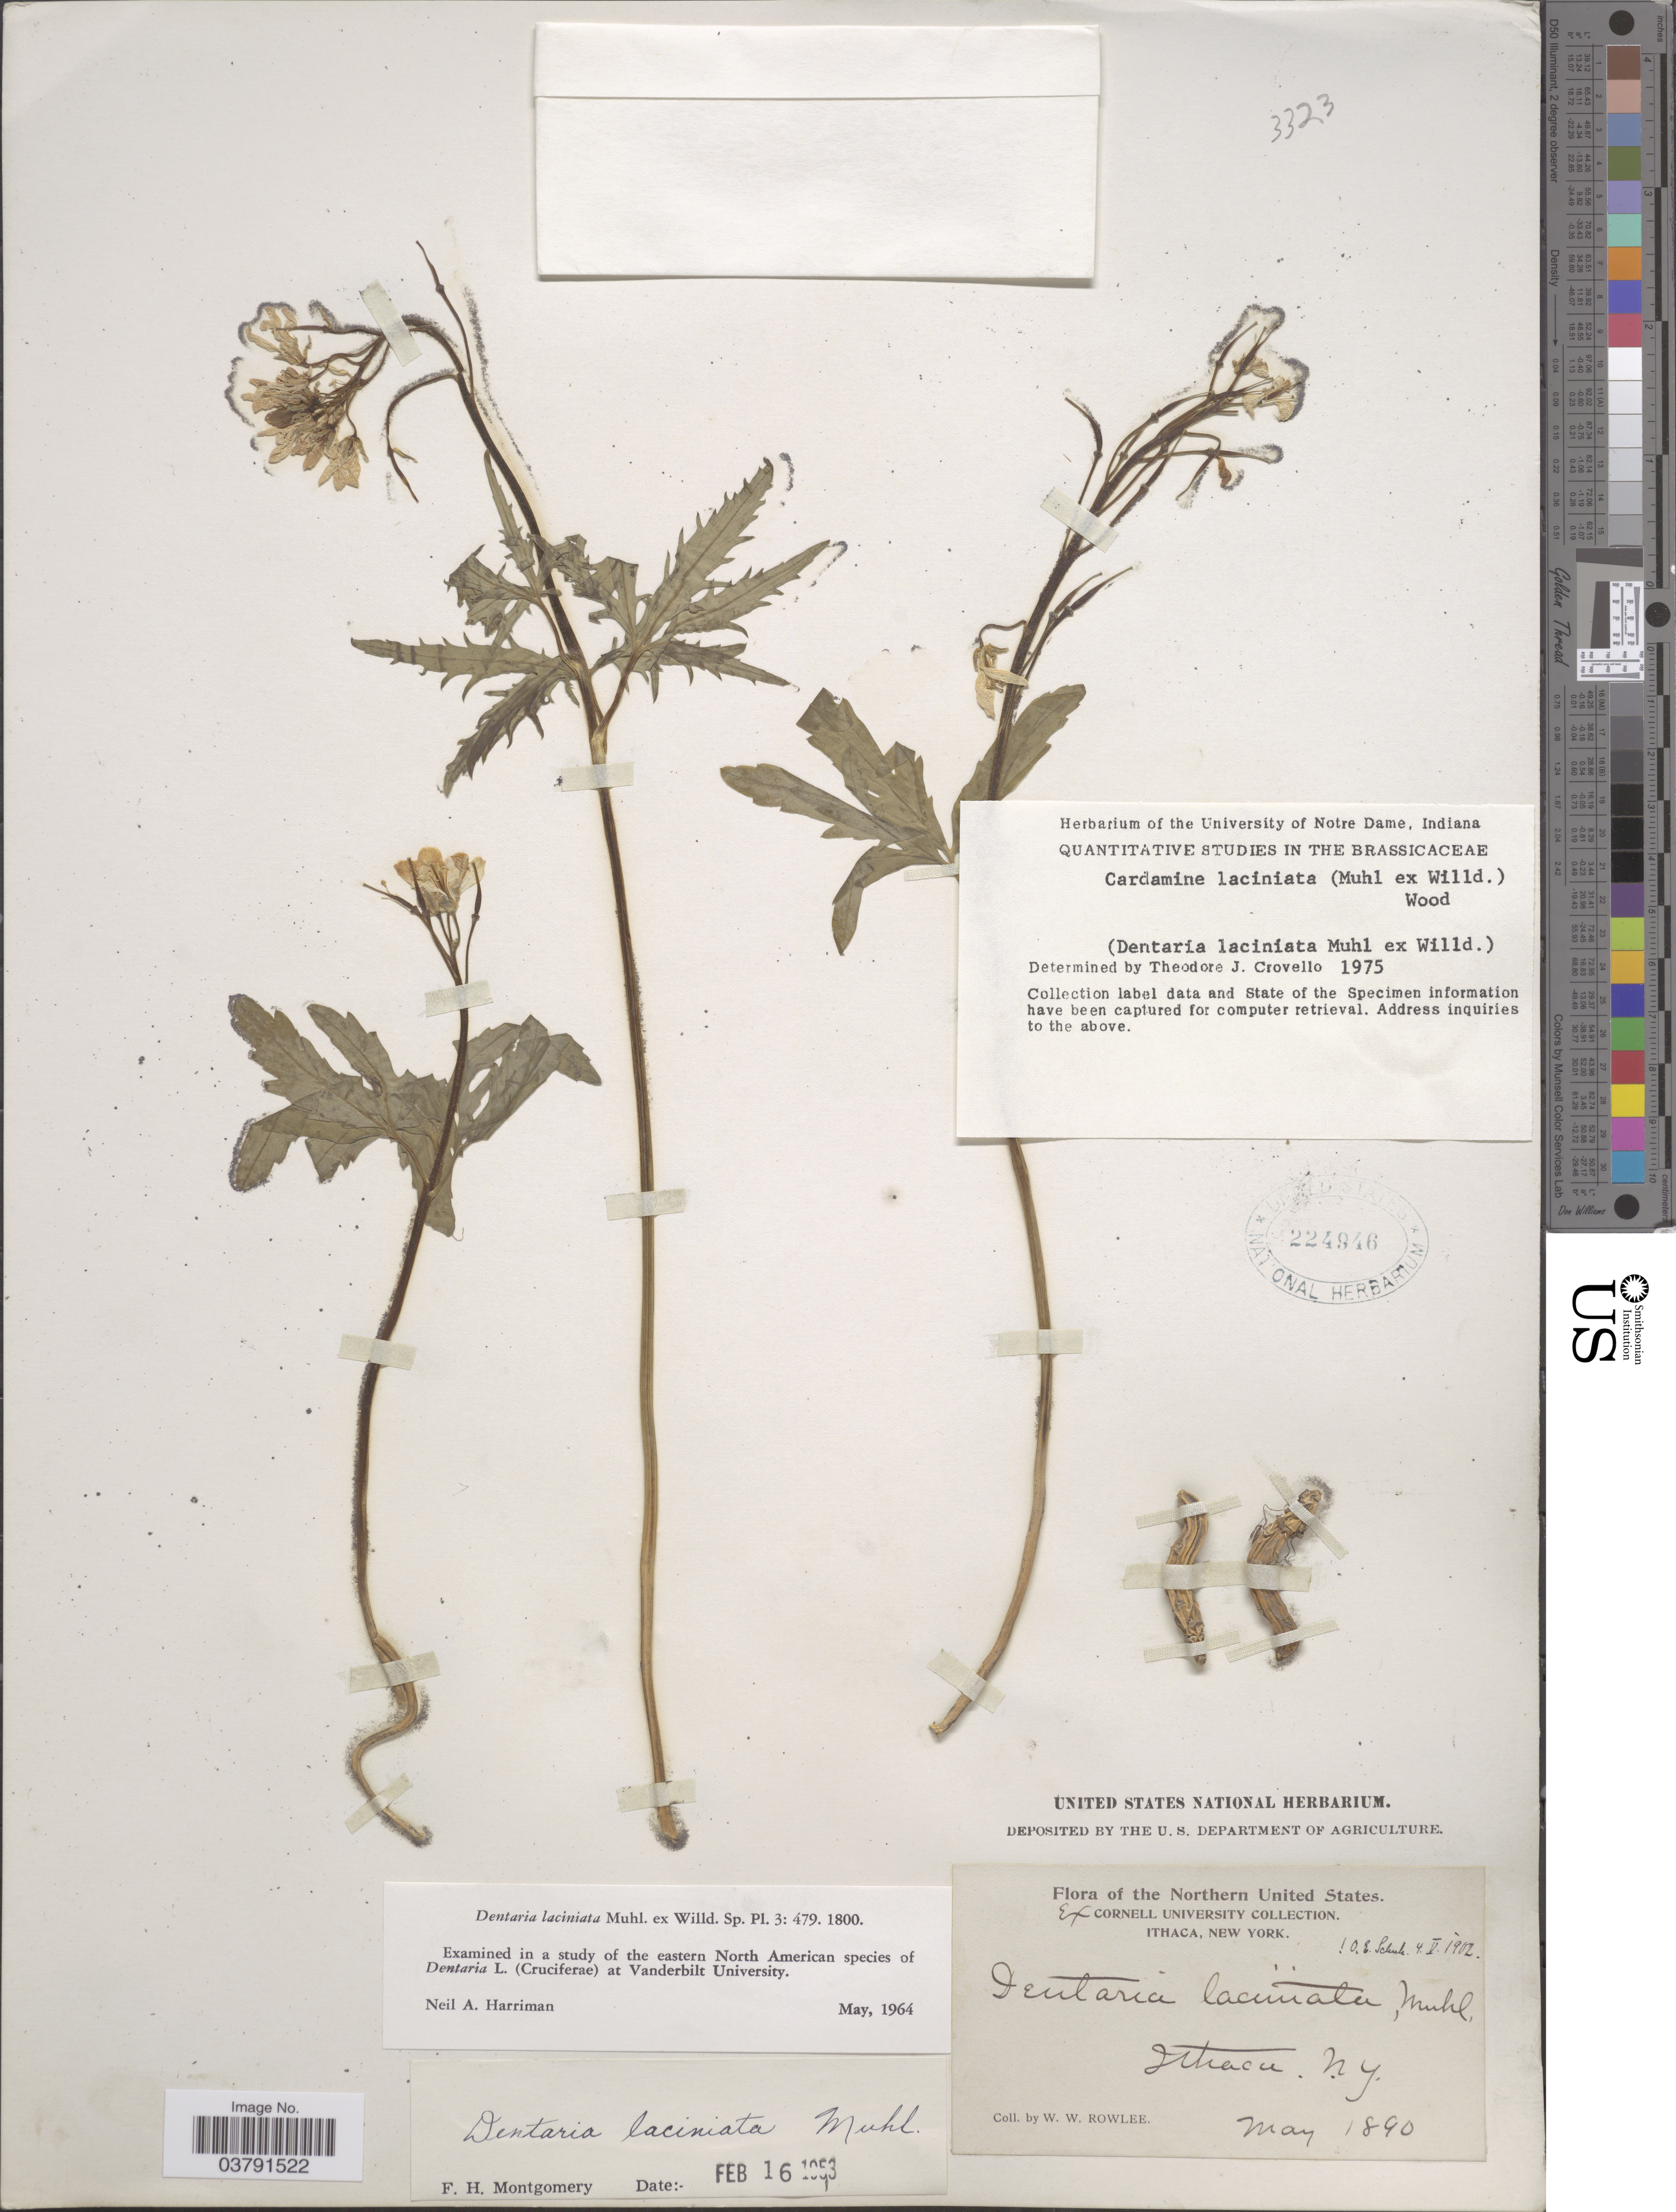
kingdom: Plantae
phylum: Tracheophyta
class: Magnoliopsida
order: Brassicales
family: Brassicaceae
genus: Dentaria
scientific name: Dentaria laciniata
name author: Muhl.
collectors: W. W. Rowlee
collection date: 1890-05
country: United States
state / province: New York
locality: The Northern United States. Ithaca.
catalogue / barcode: US 224946